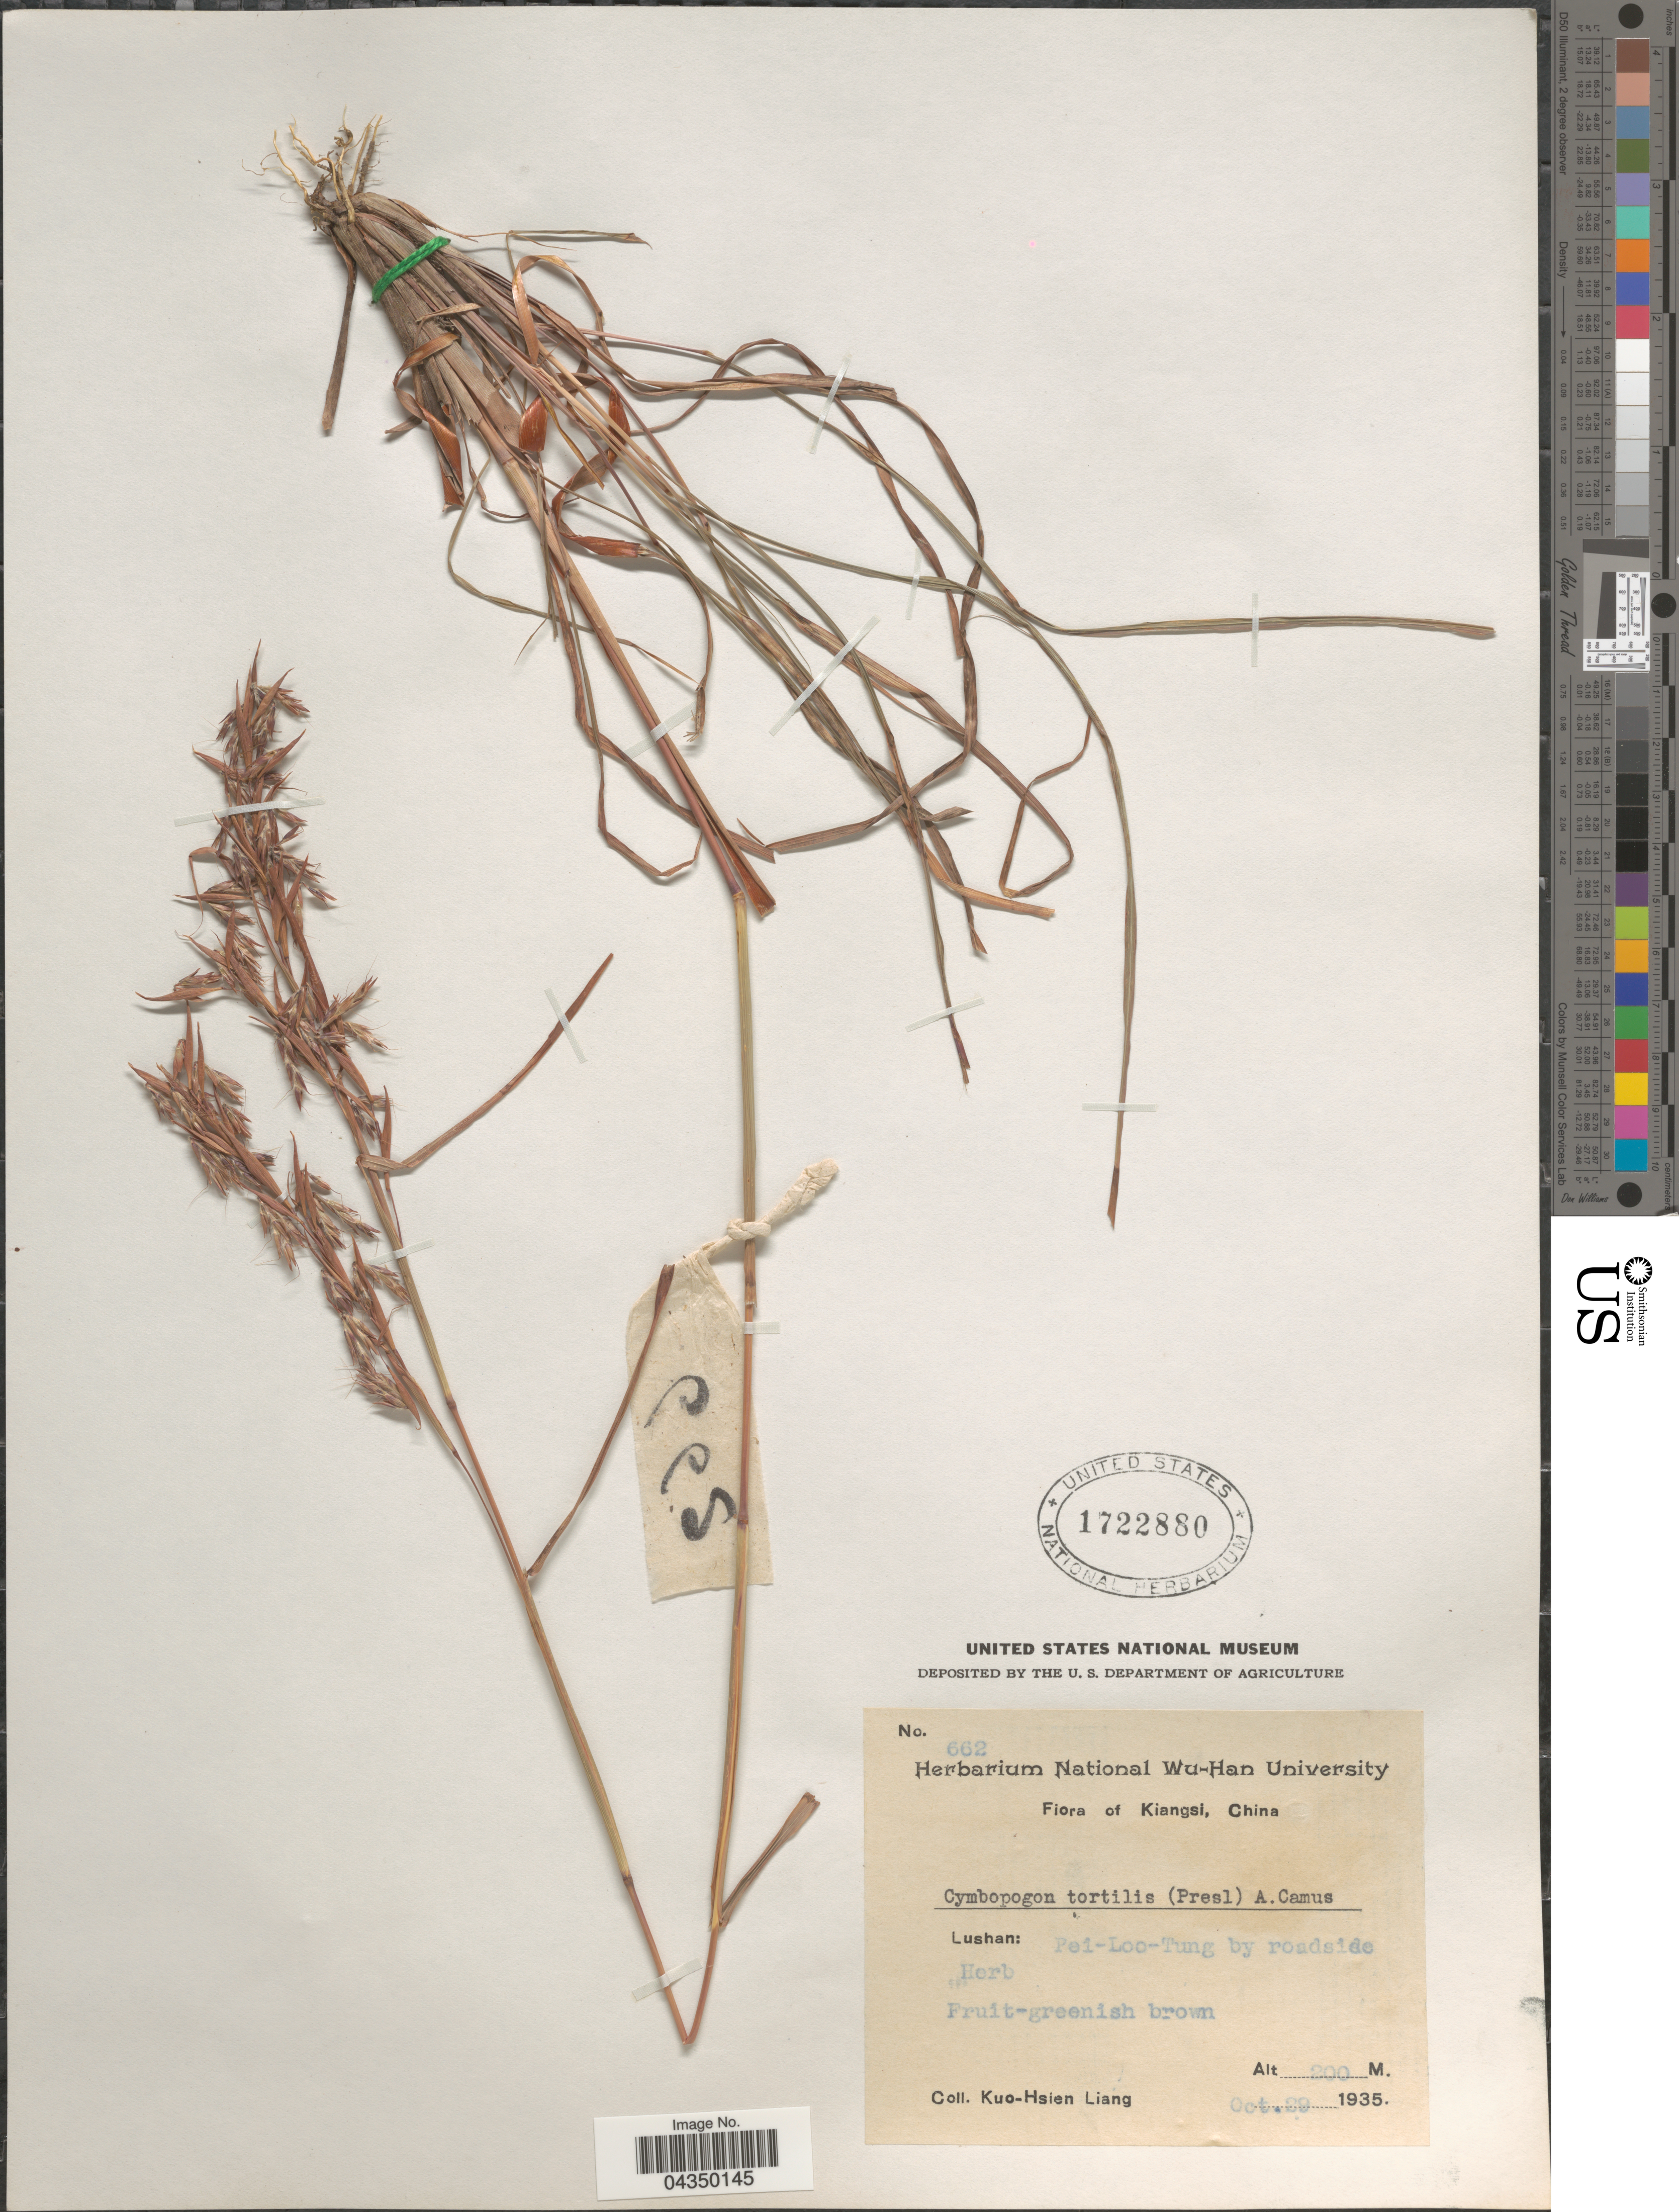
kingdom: Plantae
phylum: Tracheophyta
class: Liliopsida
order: Poales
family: Poaceae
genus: Cymbopogon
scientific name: Cymbopogon tortilis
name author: (J. Presl) A. Camus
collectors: L. Kuo-hsien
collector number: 662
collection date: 1935-10-29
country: China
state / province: Jiangxi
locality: Kiangsi. Kushan: Pei-Loo-Tung by roadside.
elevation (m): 200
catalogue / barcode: US 1722880